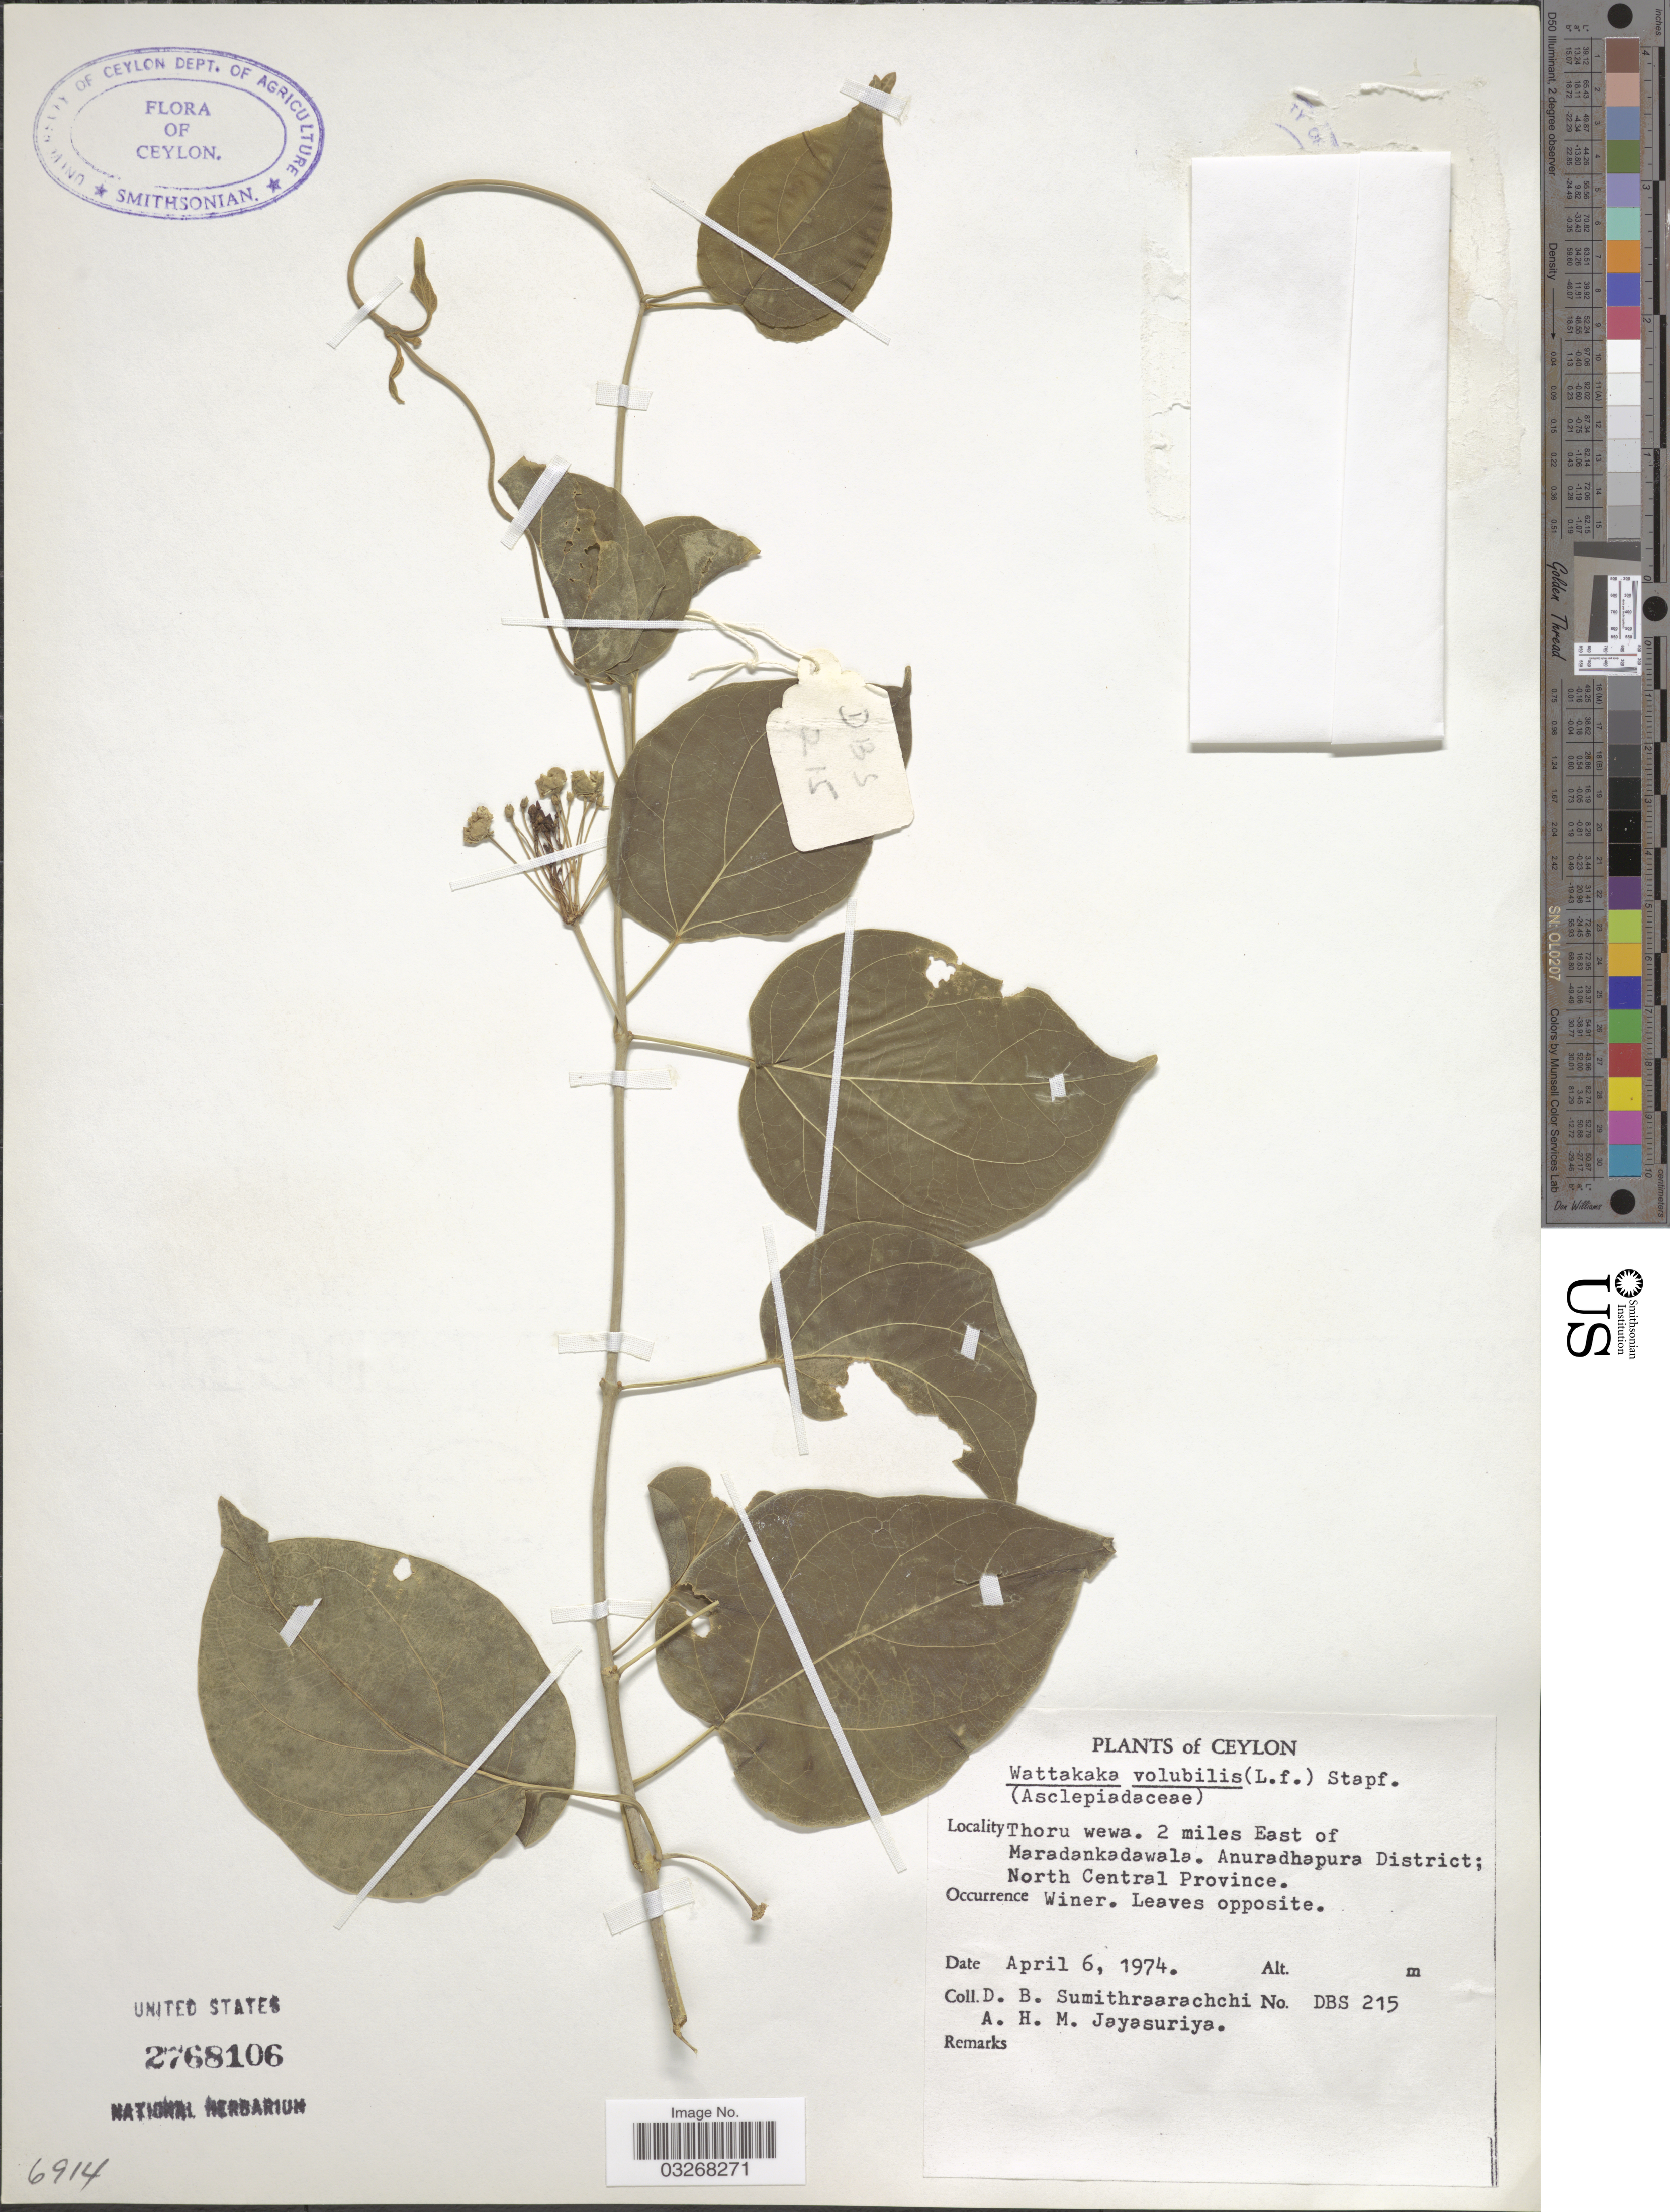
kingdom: Plantae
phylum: Tracheophyta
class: Magnoliopsida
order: Gentianales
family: Apocynaceae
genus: Dregea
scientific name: Dregea volubilis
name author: (L. f.) Benth. ex Hook. f.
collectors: D. B. Sumithraarachchi & A. H. Jayasuriya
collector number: DBS215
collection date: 1974-04-06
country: Sri Lanka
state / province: North Central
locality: Ceylon. Thoru wewa. 2 miles East of Maradankadawala. Anuradhapura District.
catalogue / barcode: US 2768106